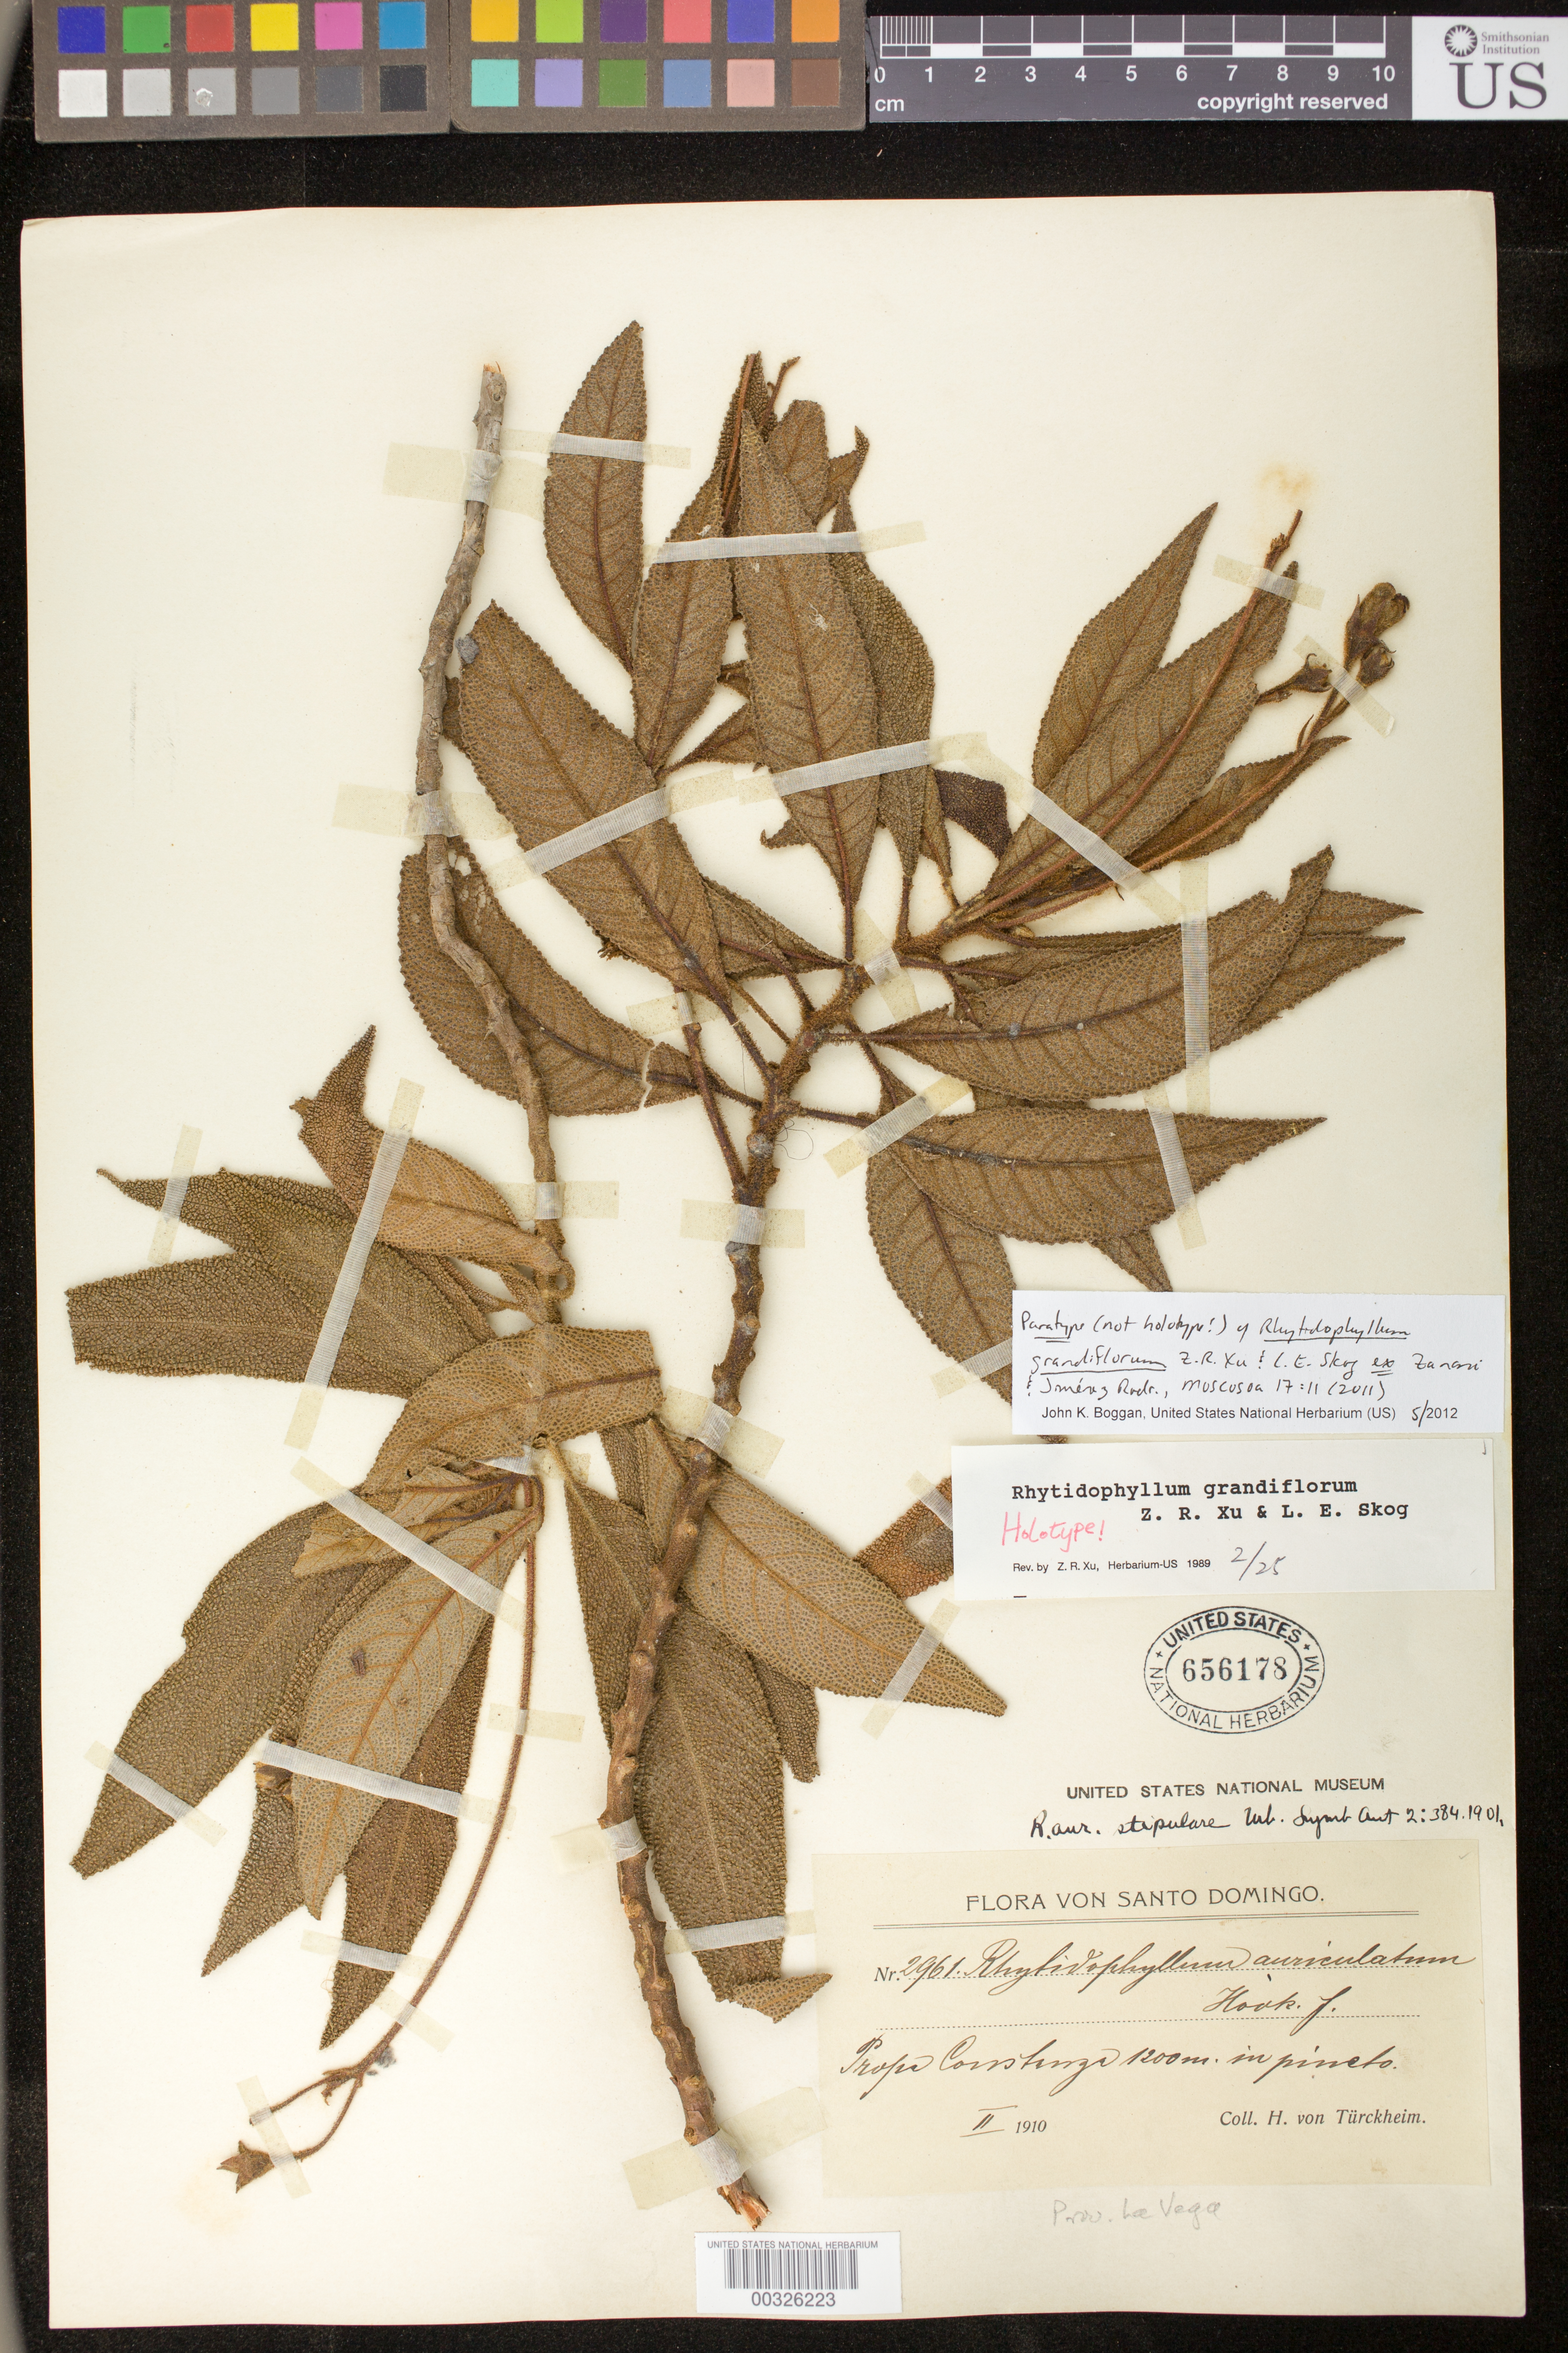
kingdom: Plantae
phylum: Tracheophyta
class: Magnoliopsida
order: Lamiales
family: Gesneriaceae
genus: Rhytidophyllum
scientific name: Rhytidophyllum grandiflorum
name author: Xu & L.E. Skog ex Zanoni & Jiménez Rodr.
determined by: Xu, Z. R.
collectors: H. von Türckheim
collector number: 2961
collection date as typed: Feb 1910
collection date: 1910-02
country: Dominican Republic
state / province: La Vega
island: Hispaniola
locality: Prope Constanza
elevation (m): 1200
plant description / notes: BR 18417; E 17525; S 17589; S 17590; US sheet annotated as holotype of Rhytidophyllum grandiflorum Xu & Skog, ined. But name validated by Jiménez Rodr. & Zanoni (2011) with Jiménez & Zanoni 4177 designated as type collection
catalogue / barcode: US 656178